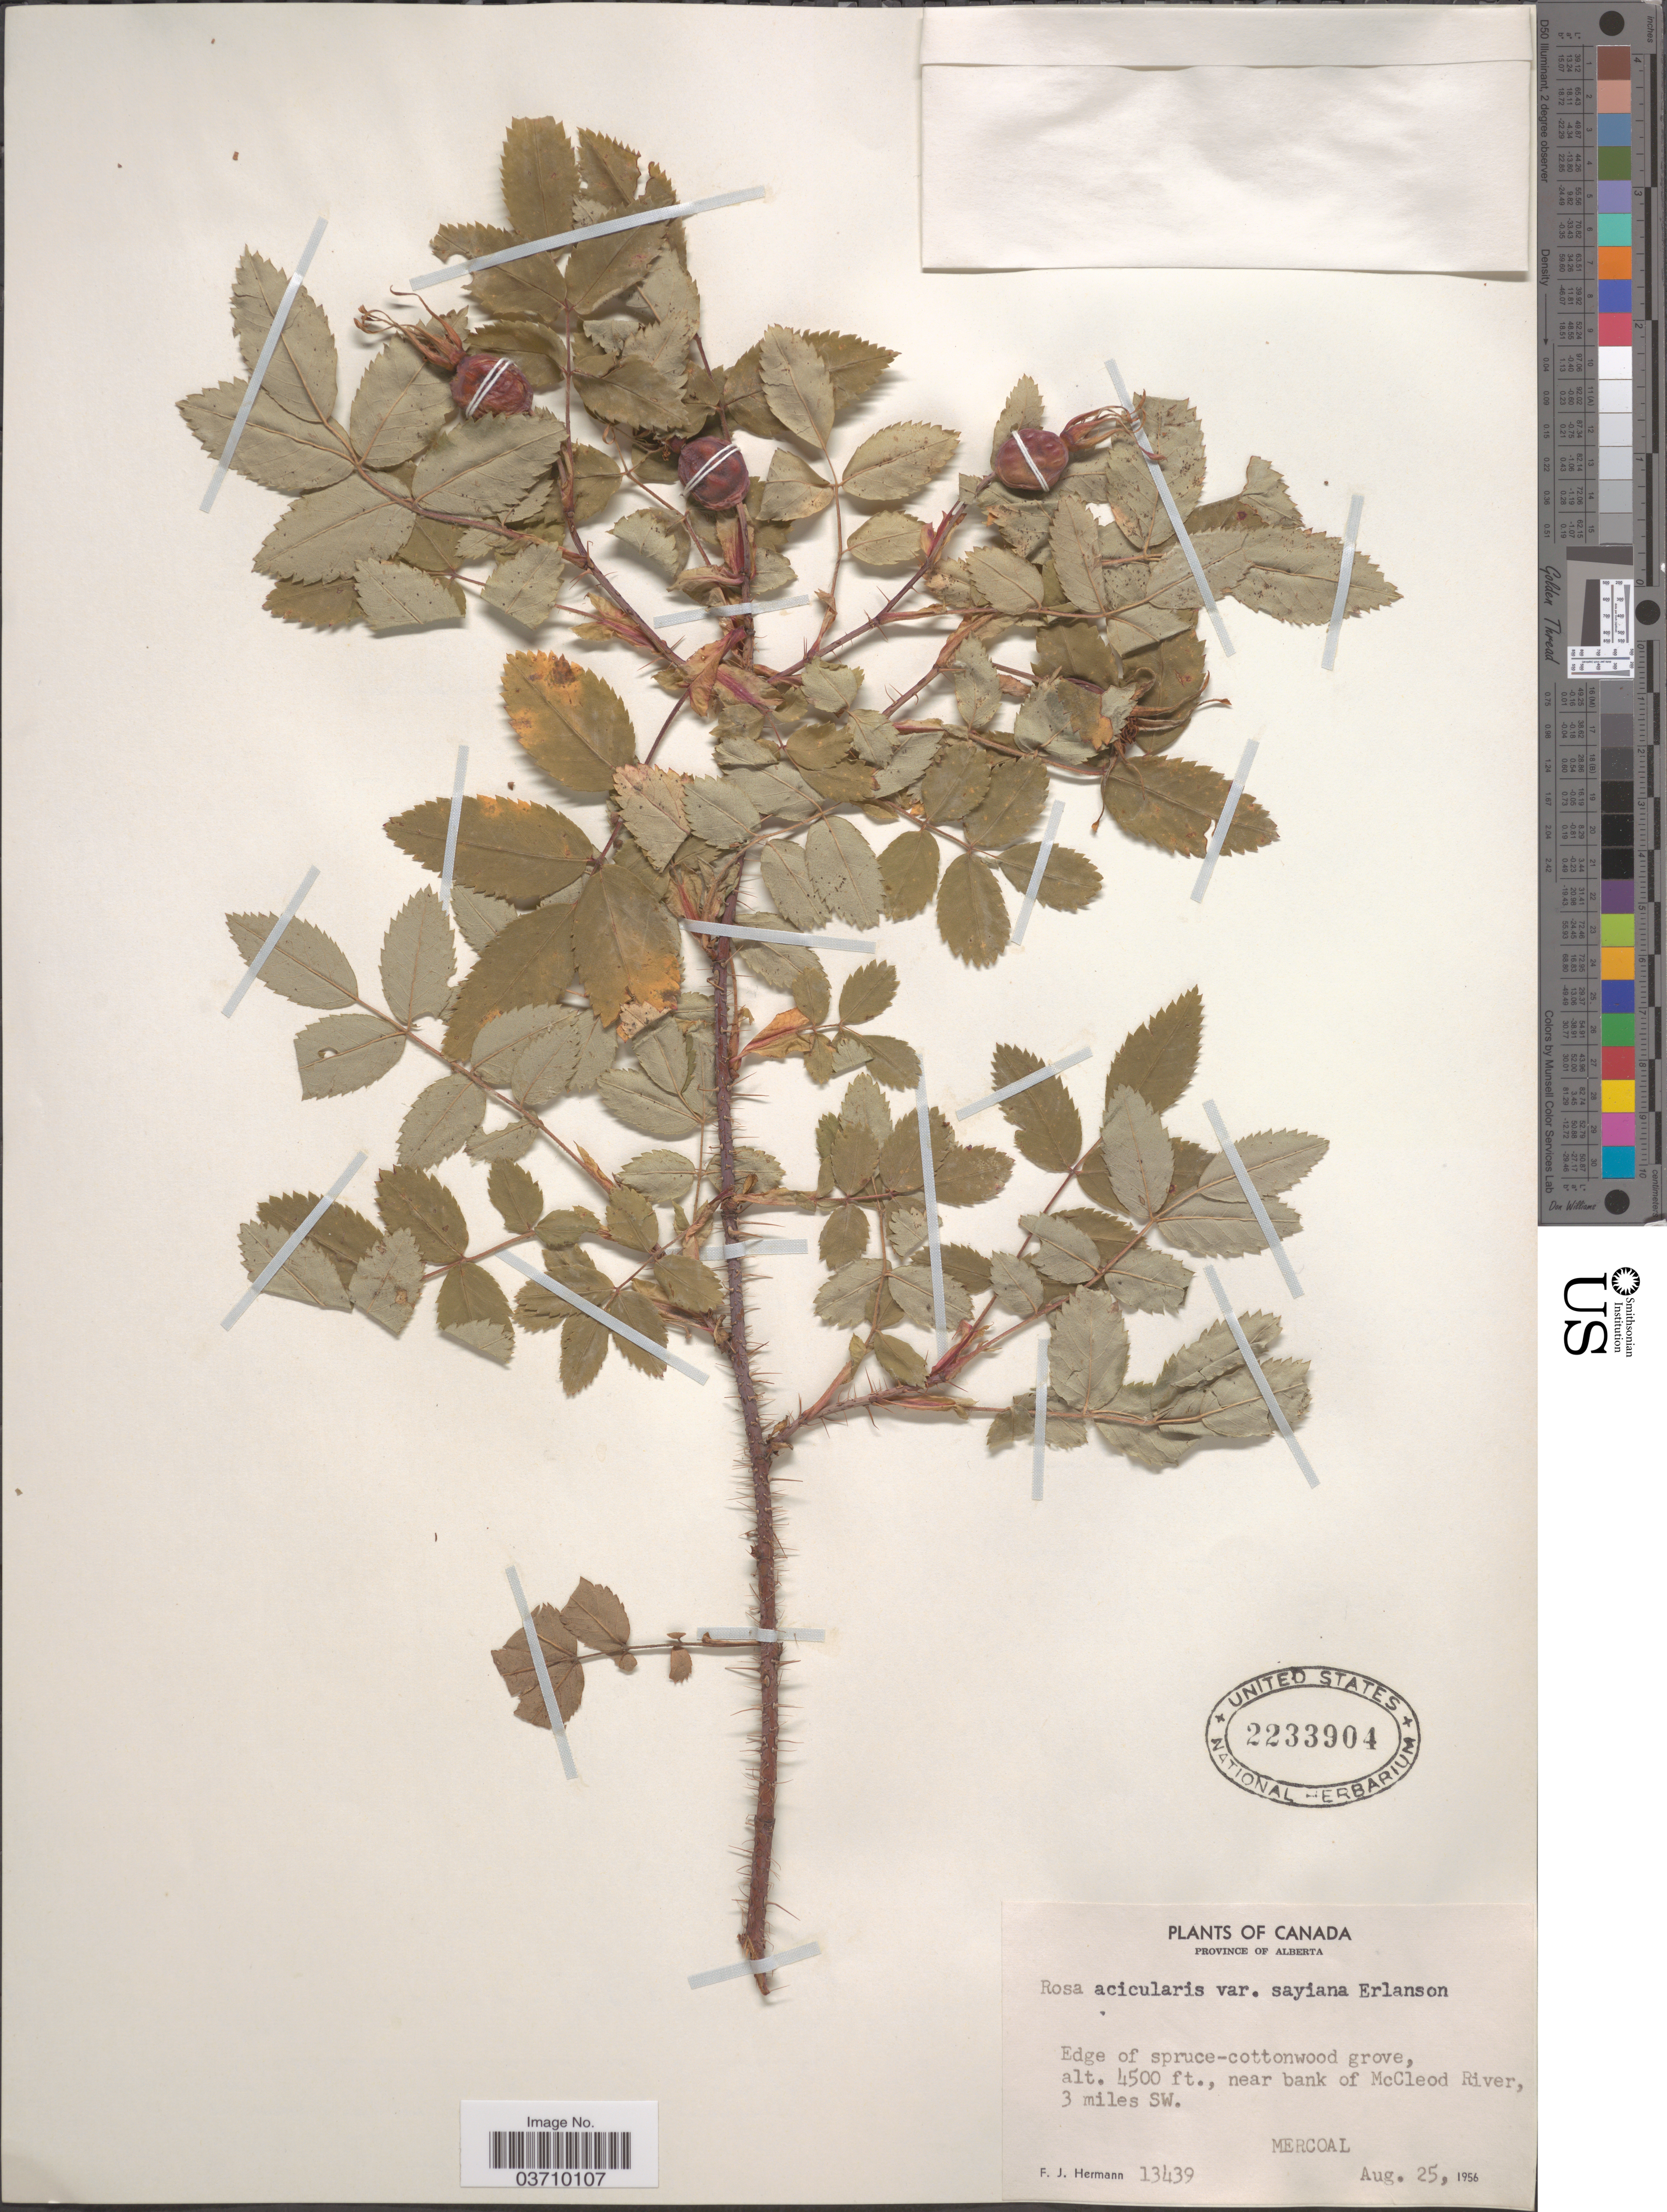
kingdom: Plantae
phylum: Tracheophyta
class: Magnoliopsida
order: Rosales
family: Rosaceae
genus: Rosa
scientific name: Rosa acicularis var. sayi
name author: (Schwein.) Rehder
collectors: F. J. Hermann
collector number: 13439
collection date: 1956-08-25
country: Canada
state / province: Alberta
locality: Near bank of McCleod River, 3 miles SW. Mercoal.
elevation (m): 1372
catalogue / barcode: US 2233904